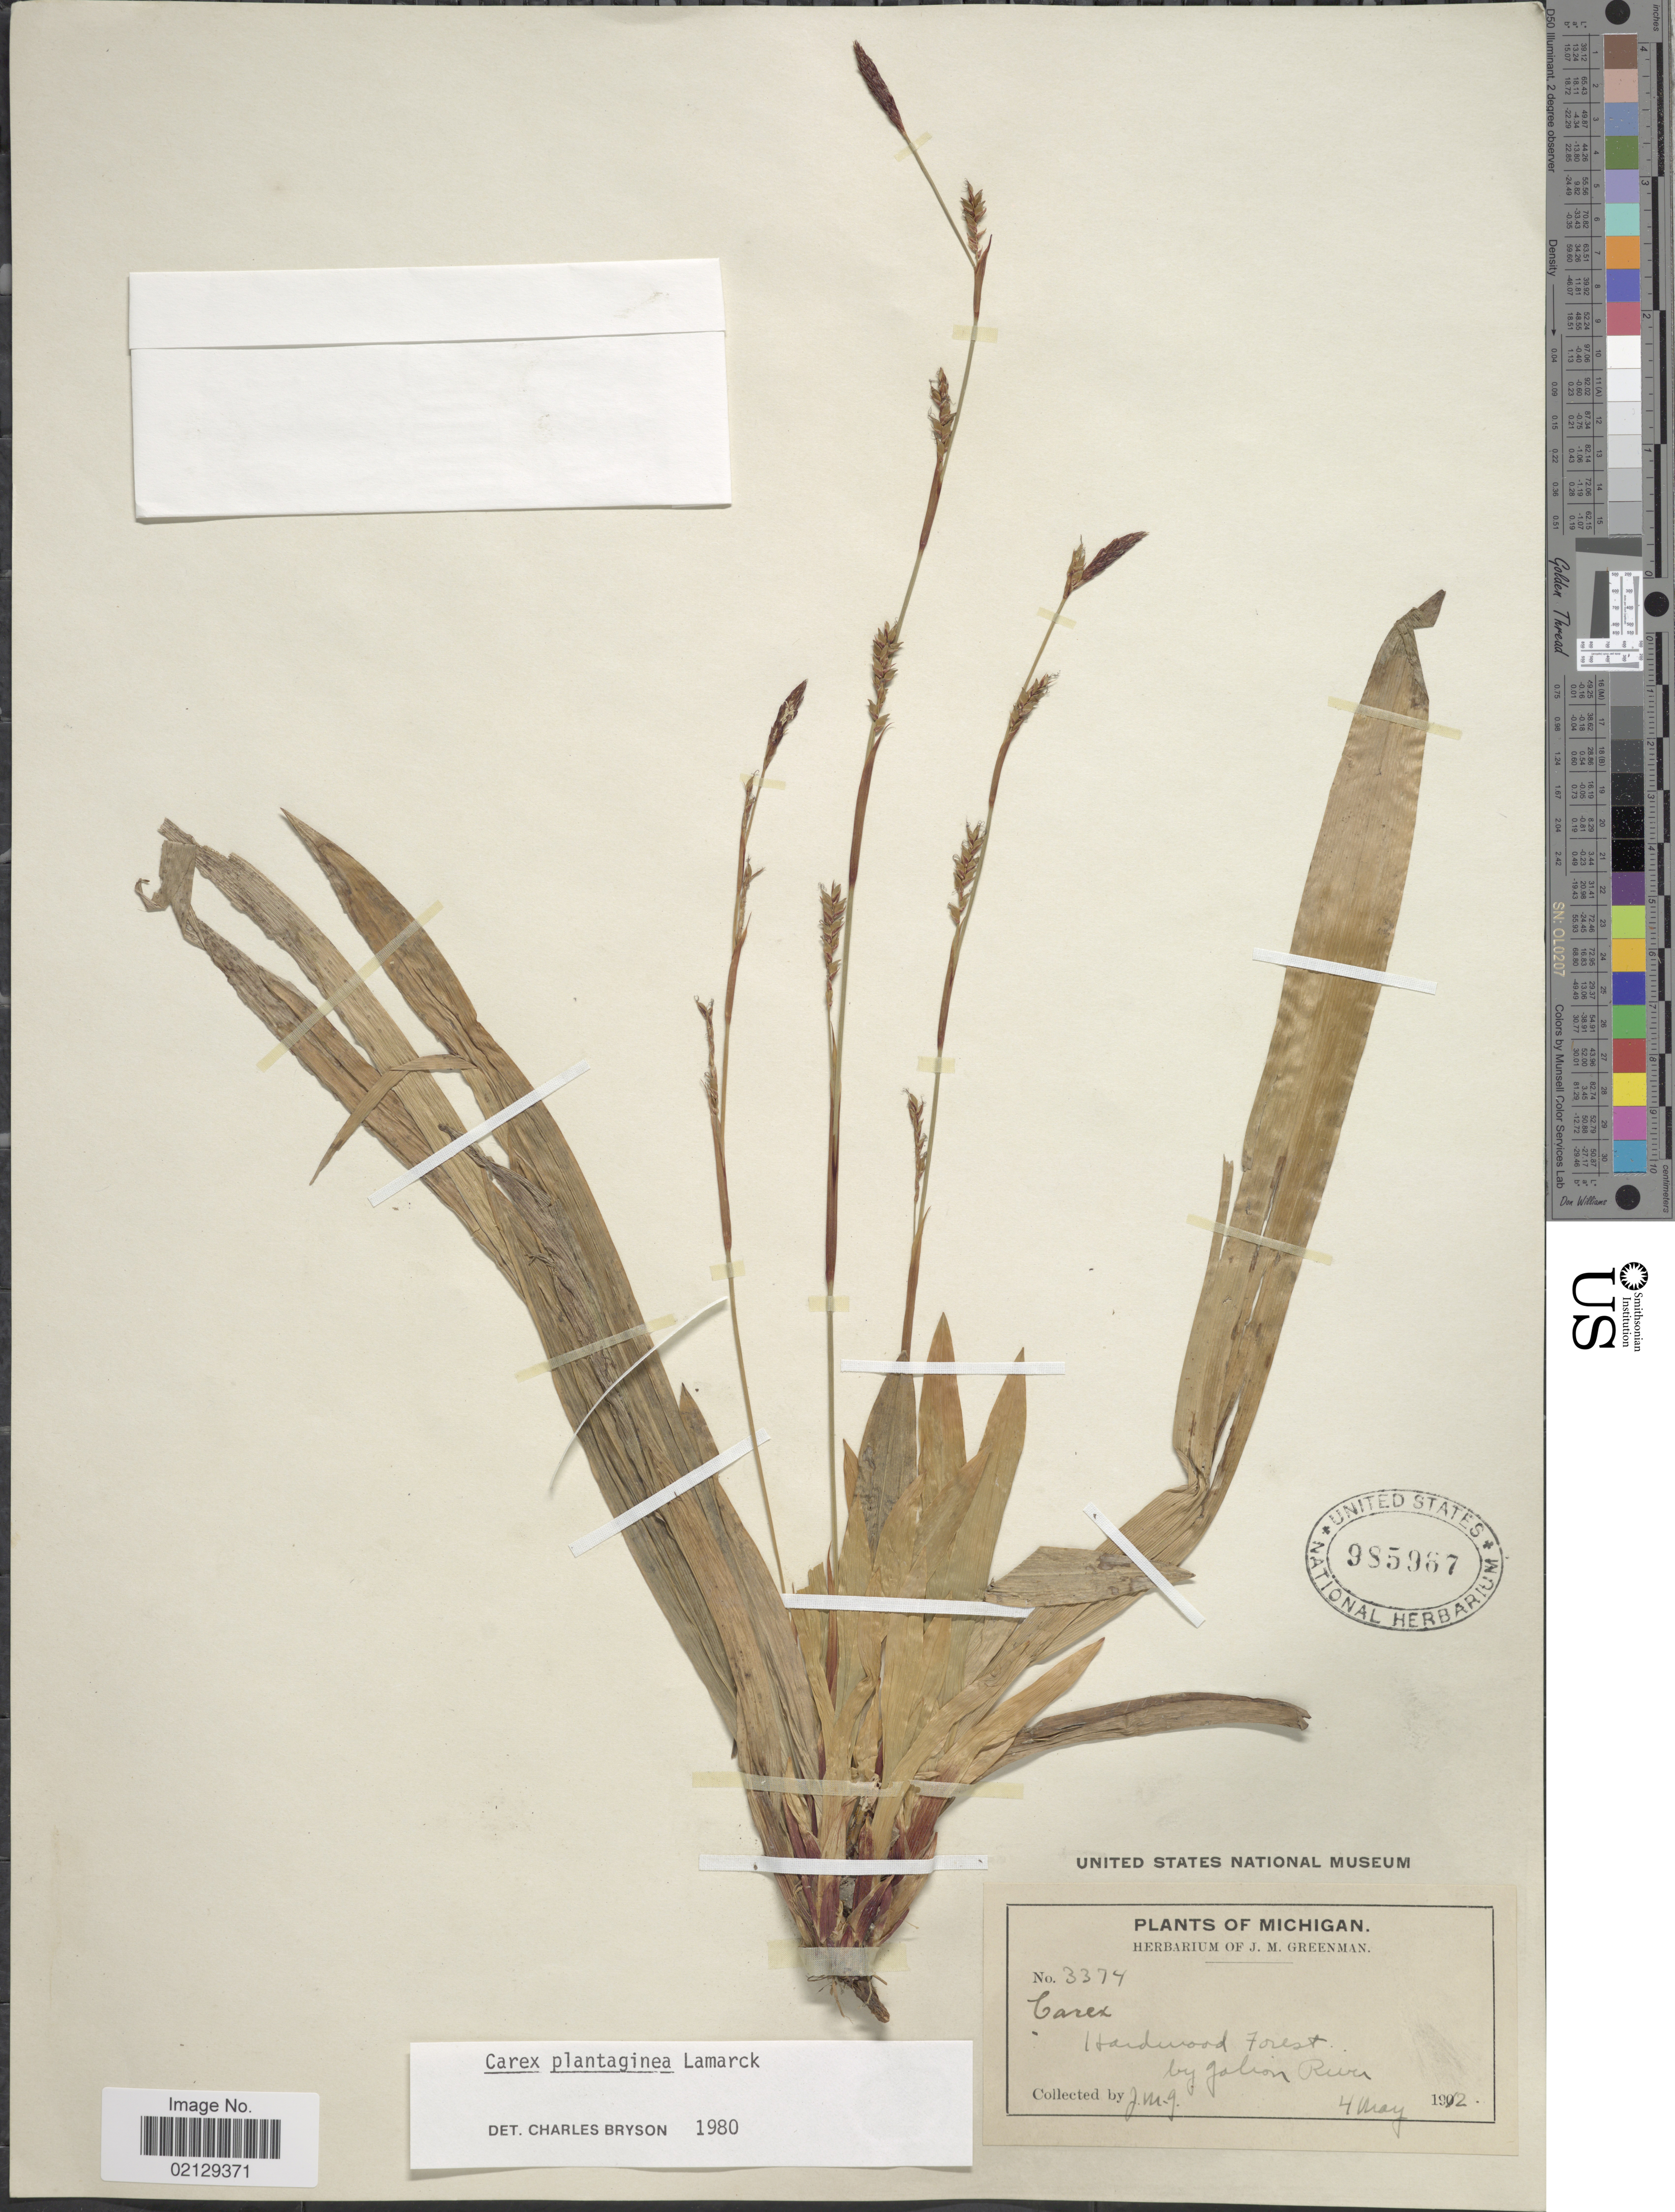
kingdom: Plantae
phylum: Tracheophyta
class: Liliopsida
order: Poales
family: Cyperaceae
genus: Carex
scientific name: Carex plantaginea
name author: Lam.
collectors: J. M. Greenman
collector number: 3374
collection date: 1902-05-04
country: United States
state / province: Michigan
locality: Hardwood Forest by Galion River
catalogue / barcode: US 985987